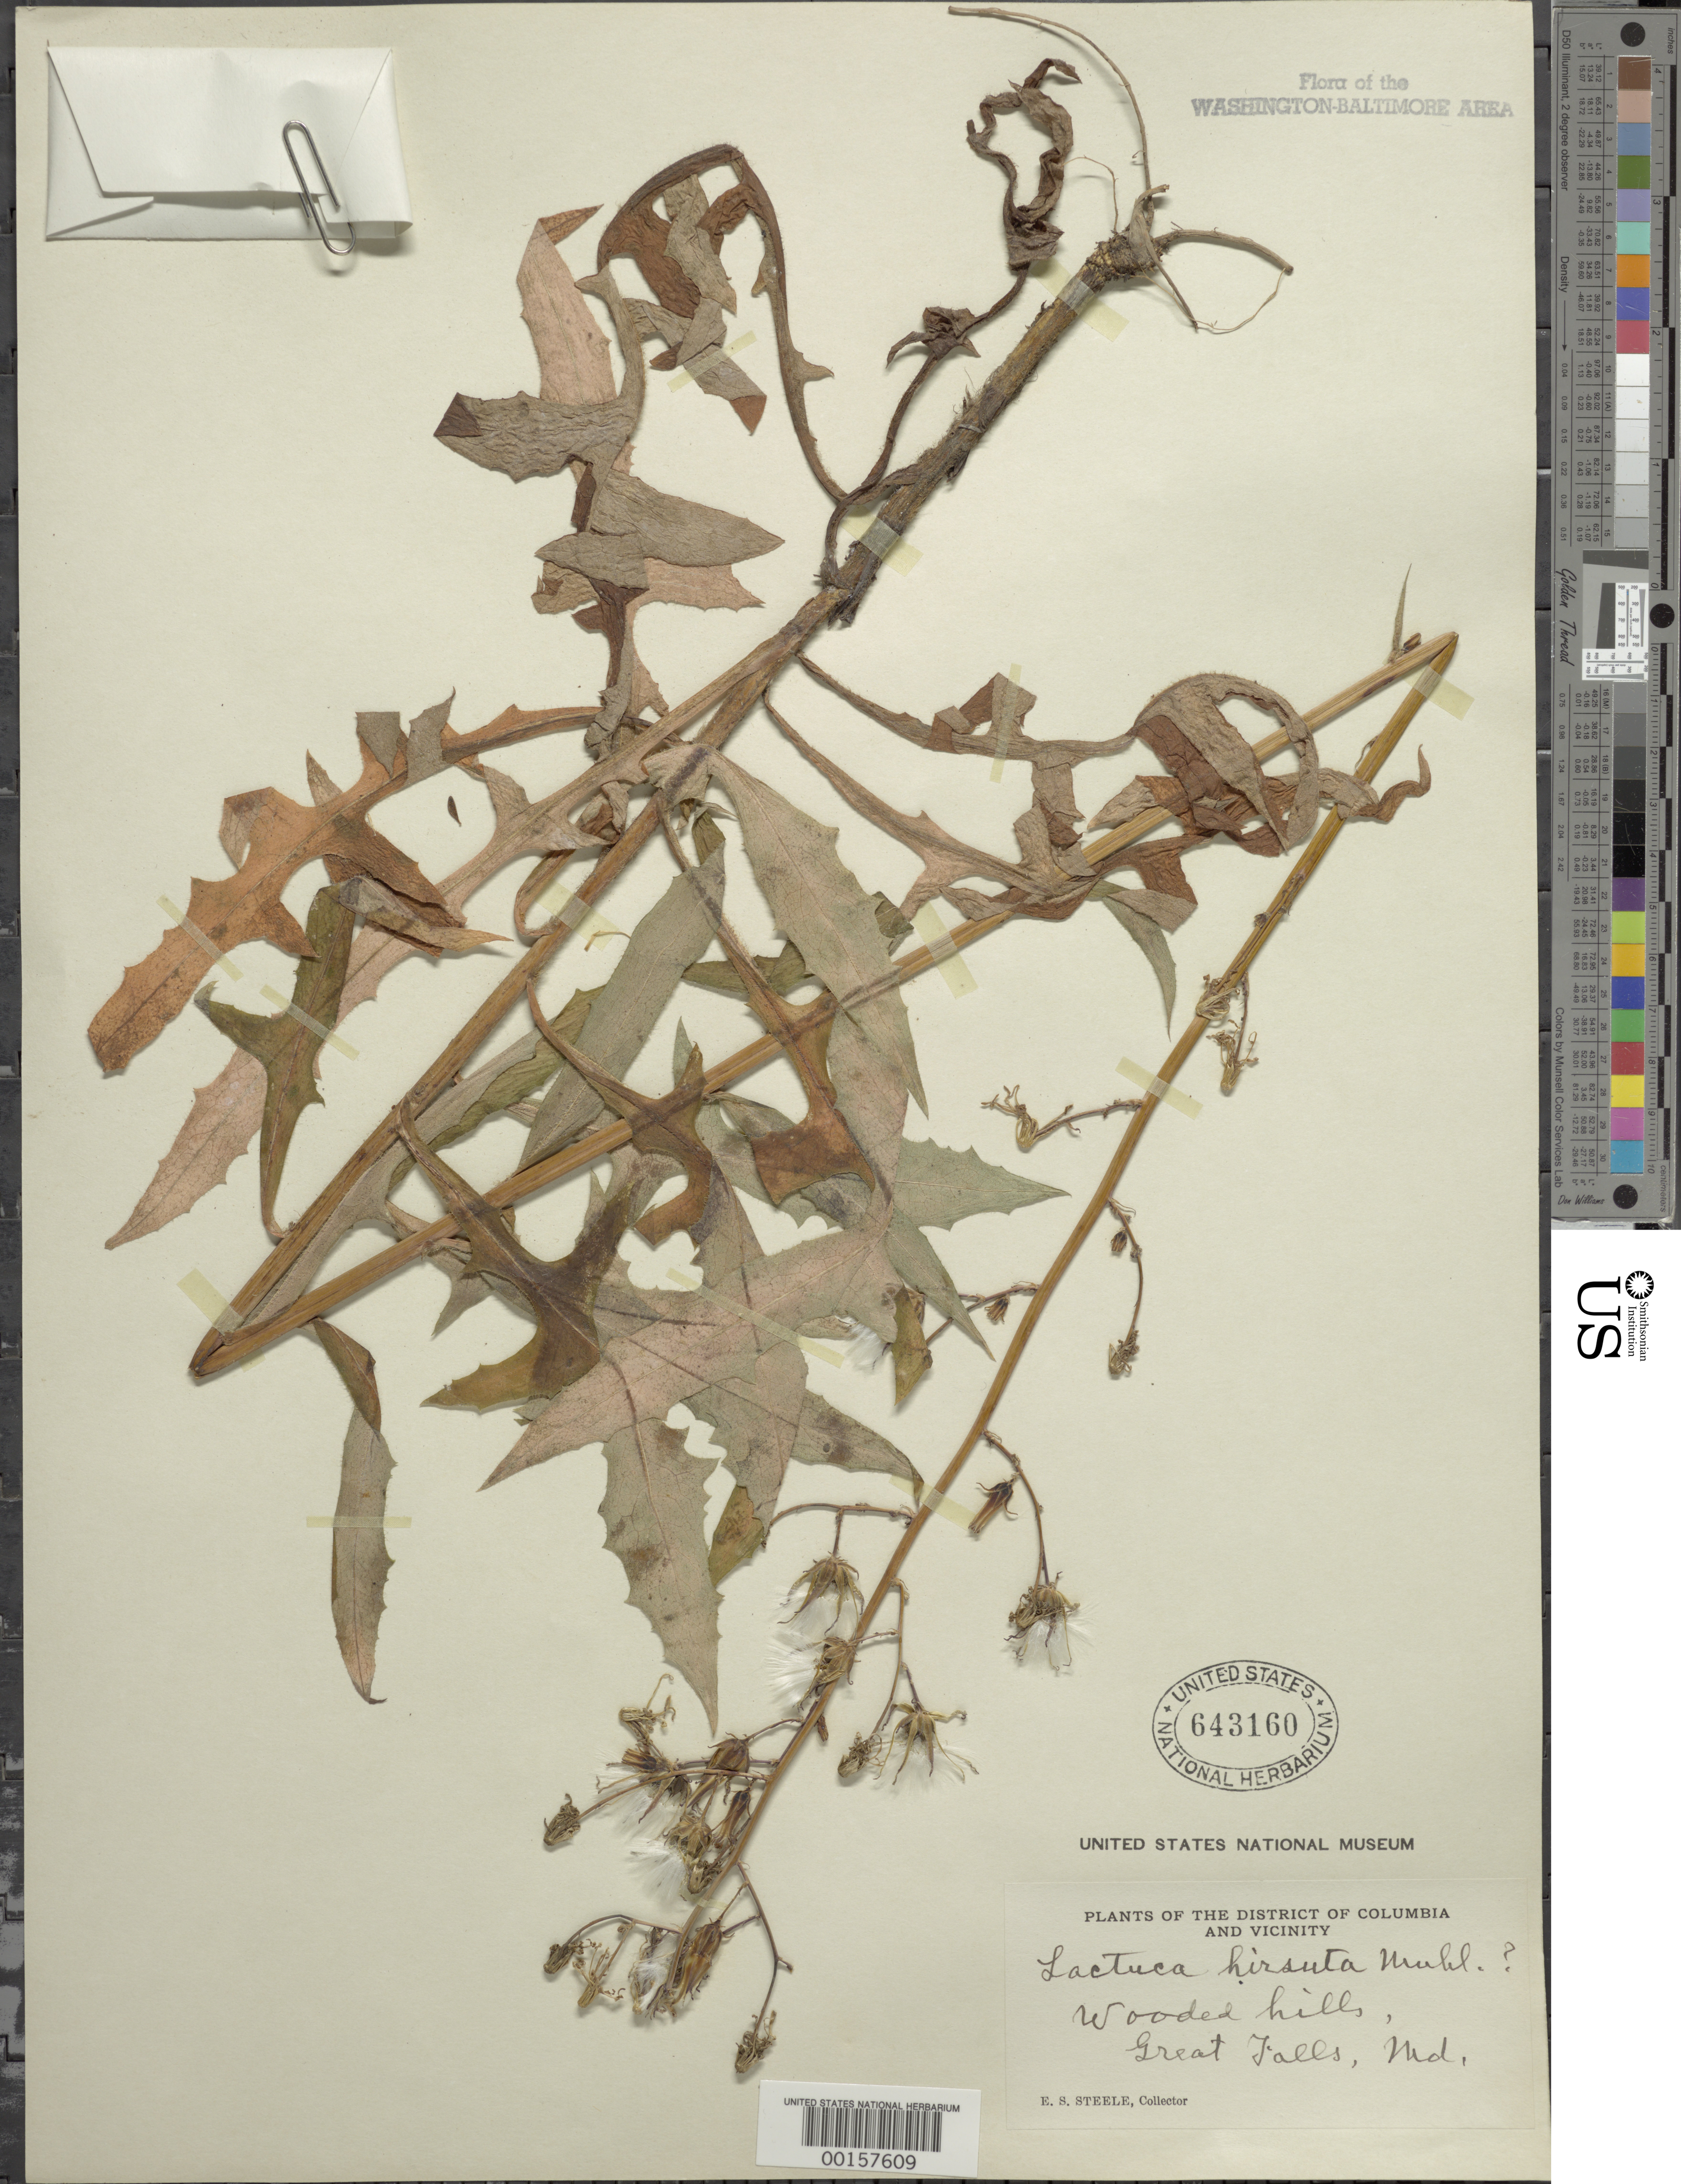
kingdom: Plantae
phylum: Tracheophyta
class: Magnoliopsida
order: Asterales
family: Asteraceae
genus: Lactuca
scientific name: Lactuca hirsuta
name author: Muhl. ex Nutt.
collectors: E. Steele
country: United States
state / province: Maryland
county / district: Montgomery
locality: Great Falls C. & O. Canal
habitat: Wooded hills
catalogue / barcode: US 643160